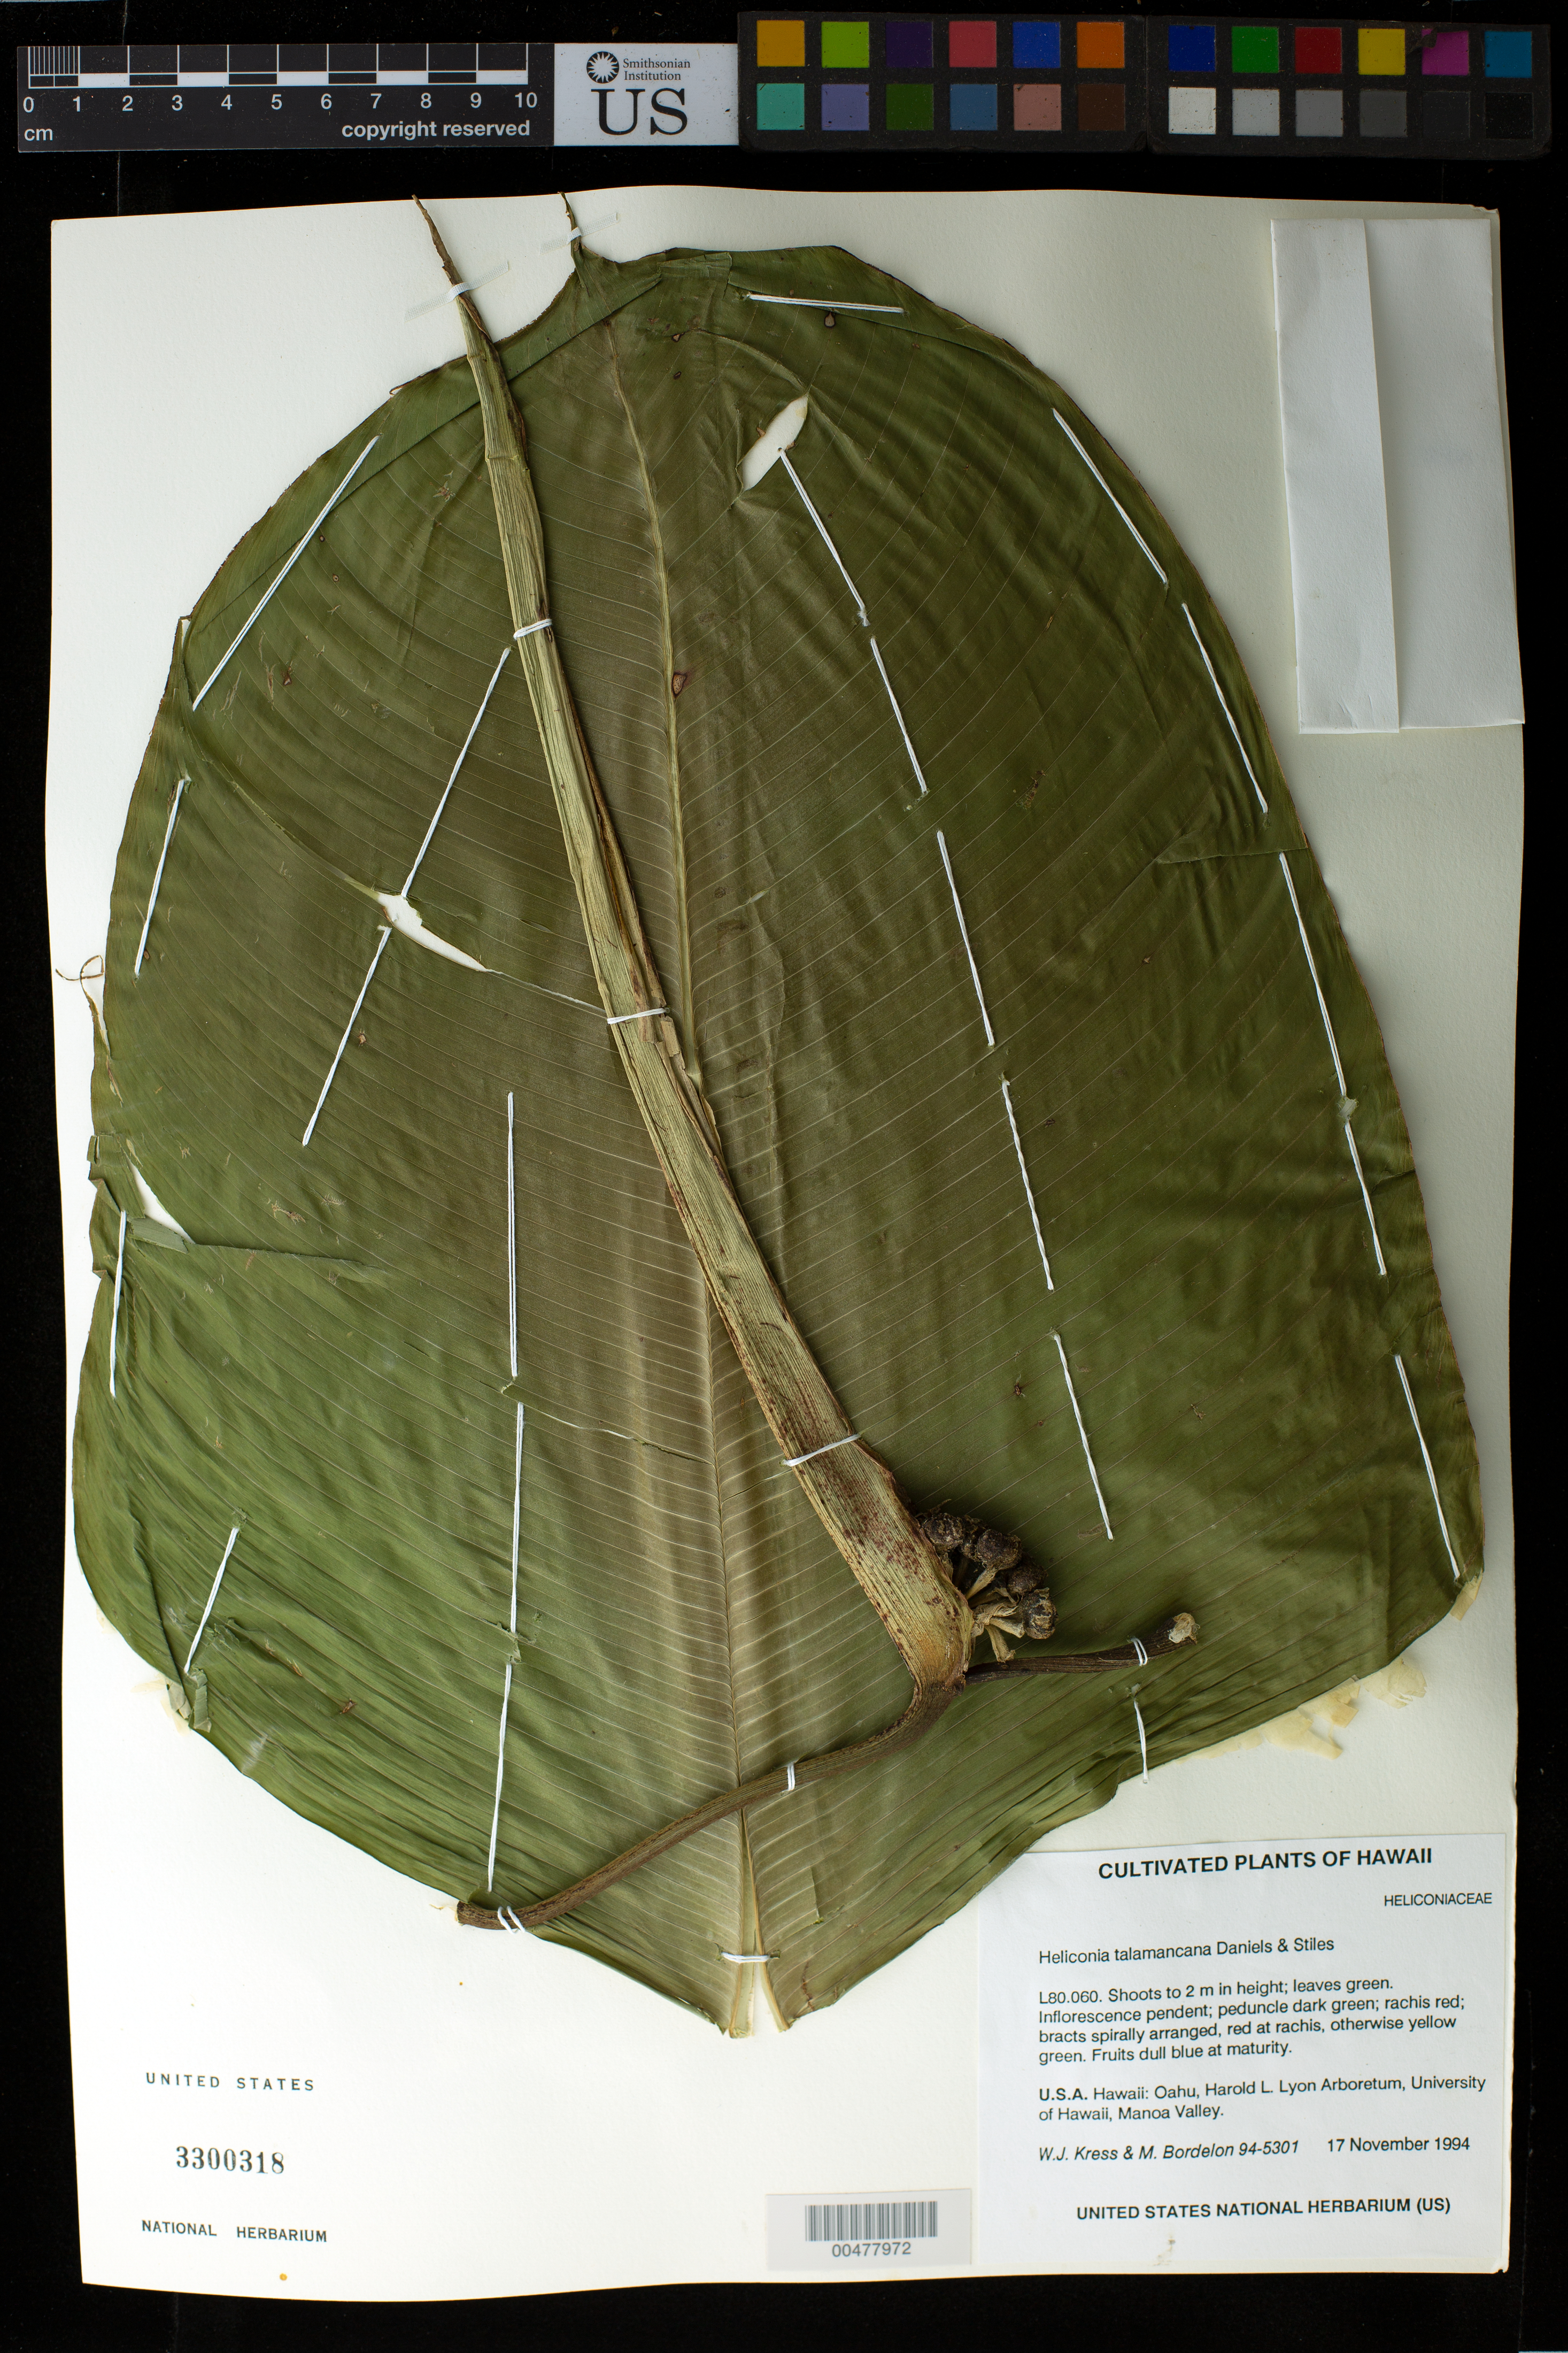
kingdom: Plantae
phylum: Tracheophyta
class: Liliopsida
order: Zingiberales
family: Heliconiaceae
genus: Heliconia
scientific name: Heliconia talamancana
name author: G.S. Daniels & F.G. Stiles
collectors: W. J. Kress & M. Bordelon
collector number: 94-5301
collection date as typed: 17 Nov 1994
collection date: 1994-11-17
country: United States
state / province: Hawaii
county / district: Honolulu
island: Oahu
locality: Harold L. Lyon Arboretum, University of Hawaii, Manoa Valley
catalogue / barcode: US 3300318